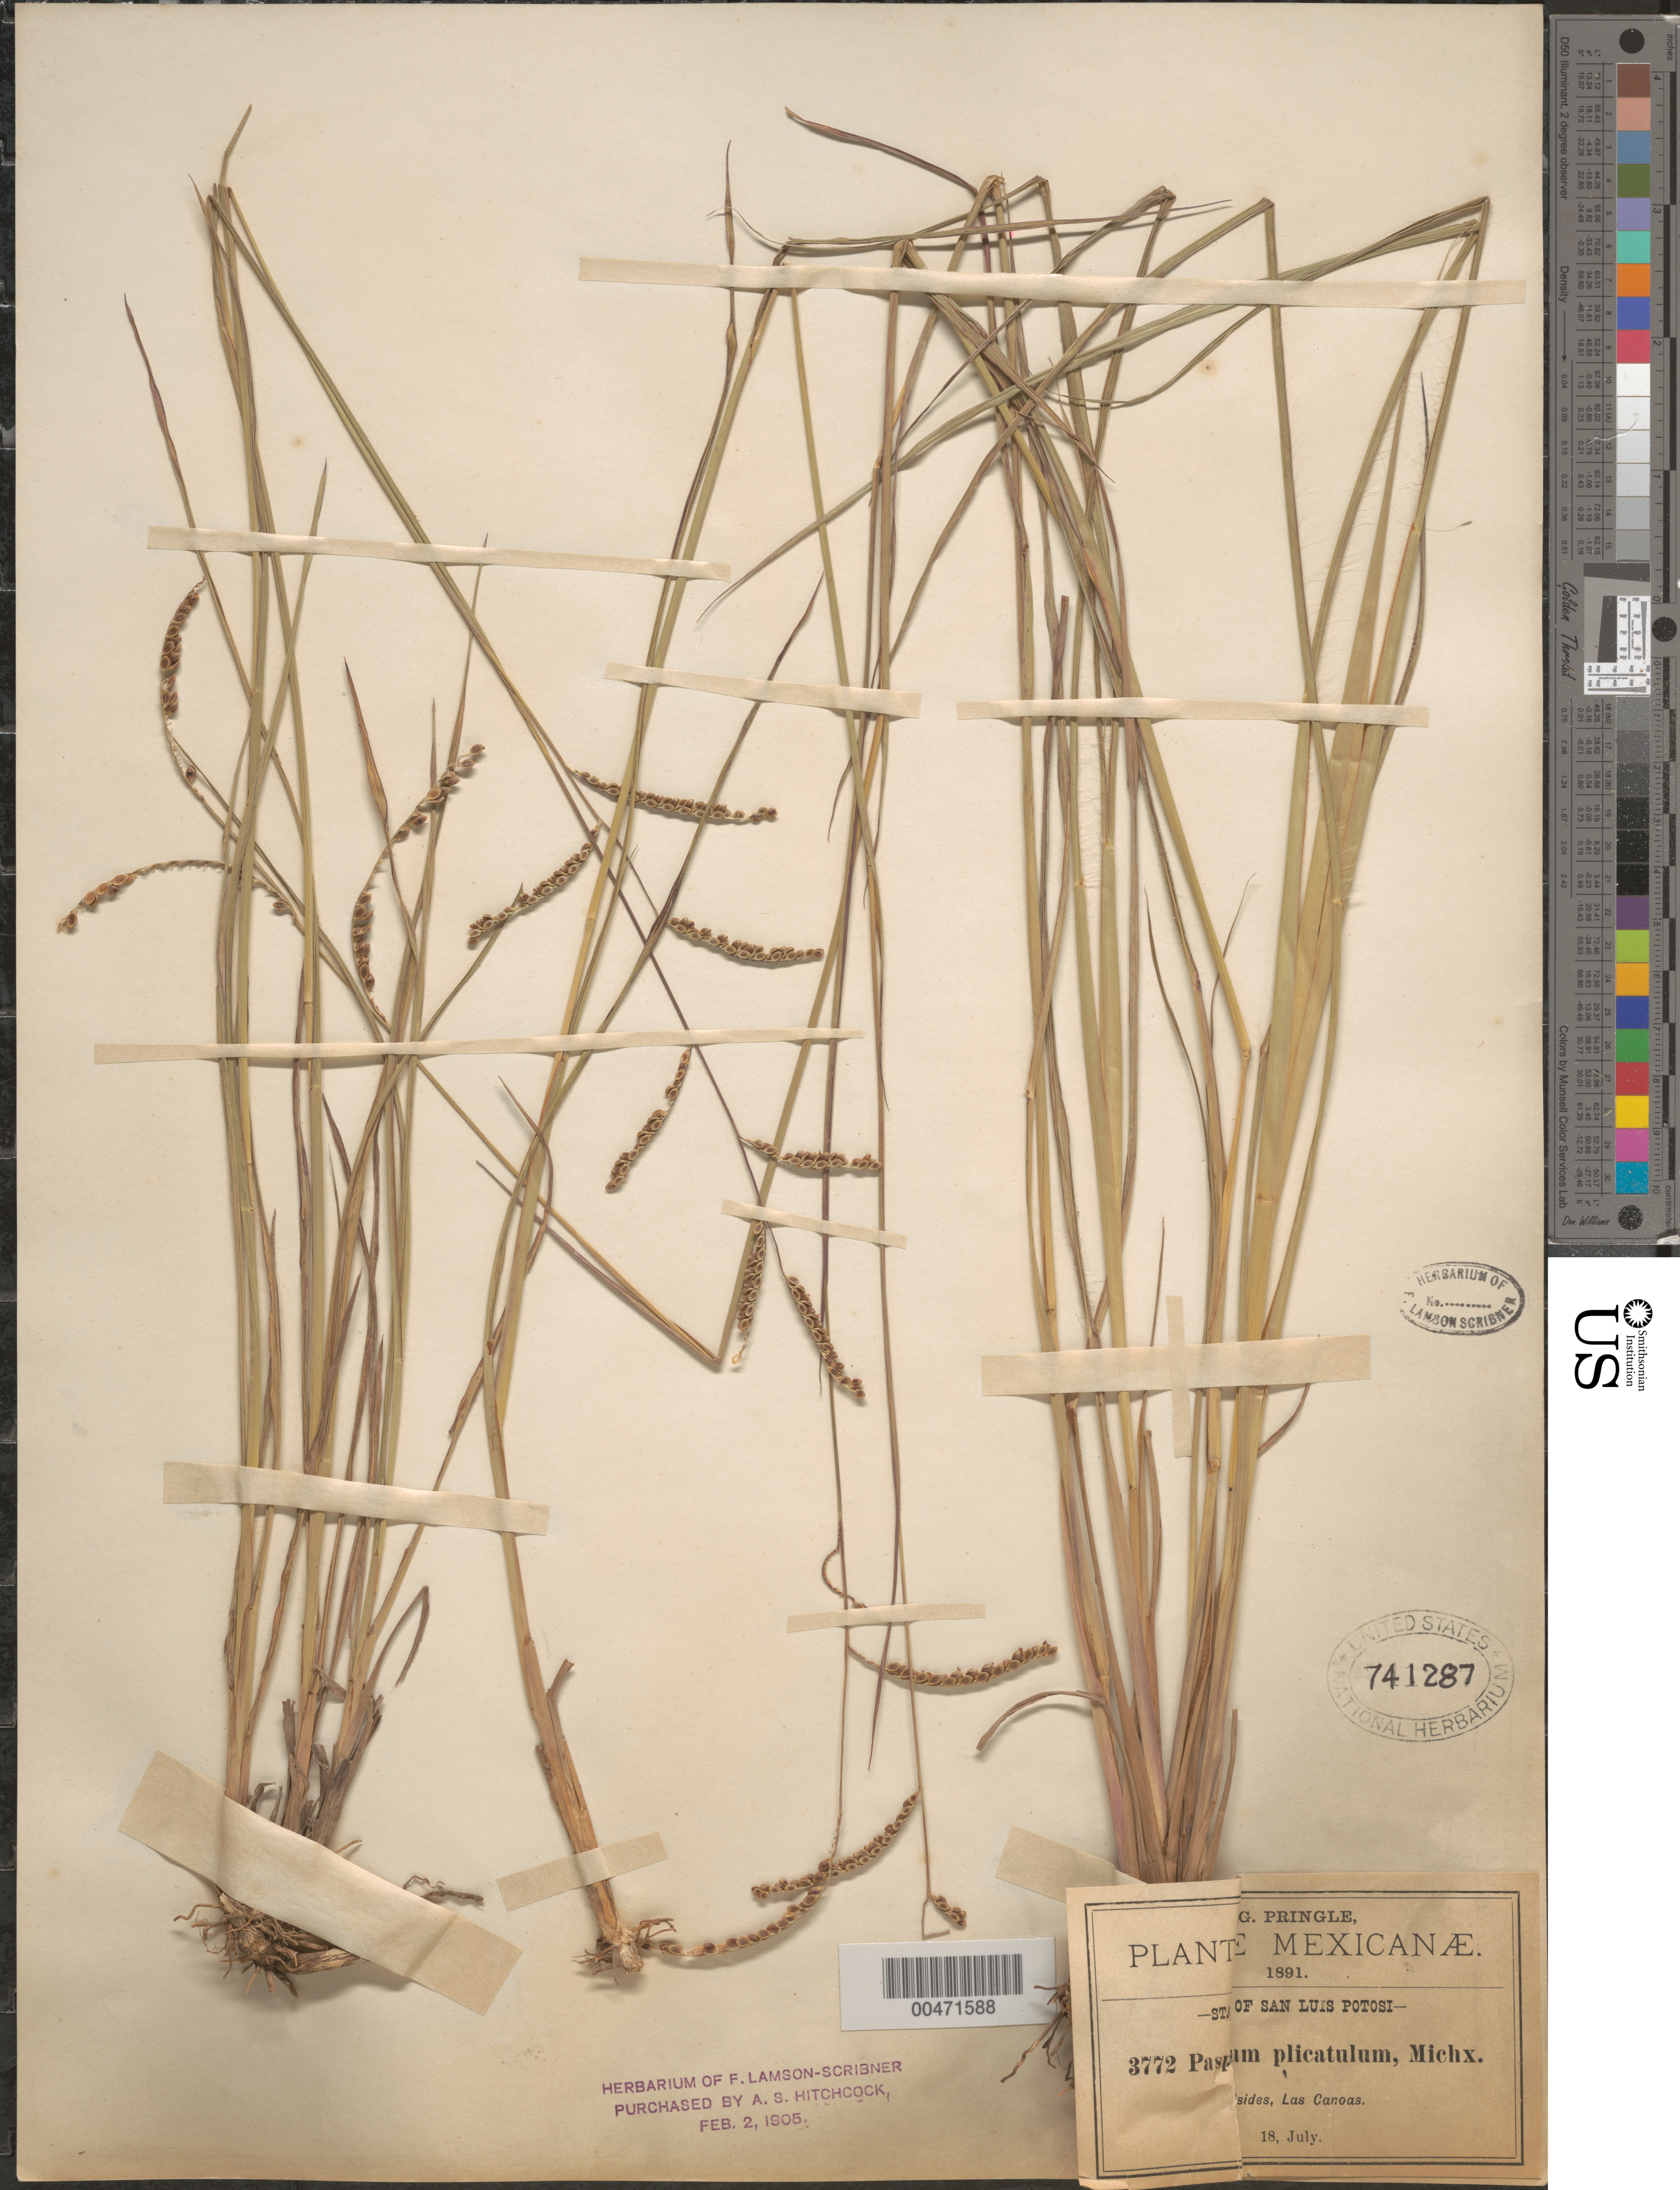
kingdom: Plantae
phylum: Tracheophyta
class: Liliopsida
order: Poales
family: Poaceae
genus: Paspalum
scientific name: Paspalum plicatulum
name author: Michx.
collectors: C. G. Pringle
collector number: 3772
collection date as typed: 18 Jul 1891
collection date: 1891-07-18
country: Mexico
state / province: San Luis Potosi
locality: Las Canoas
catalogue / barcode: US 741287